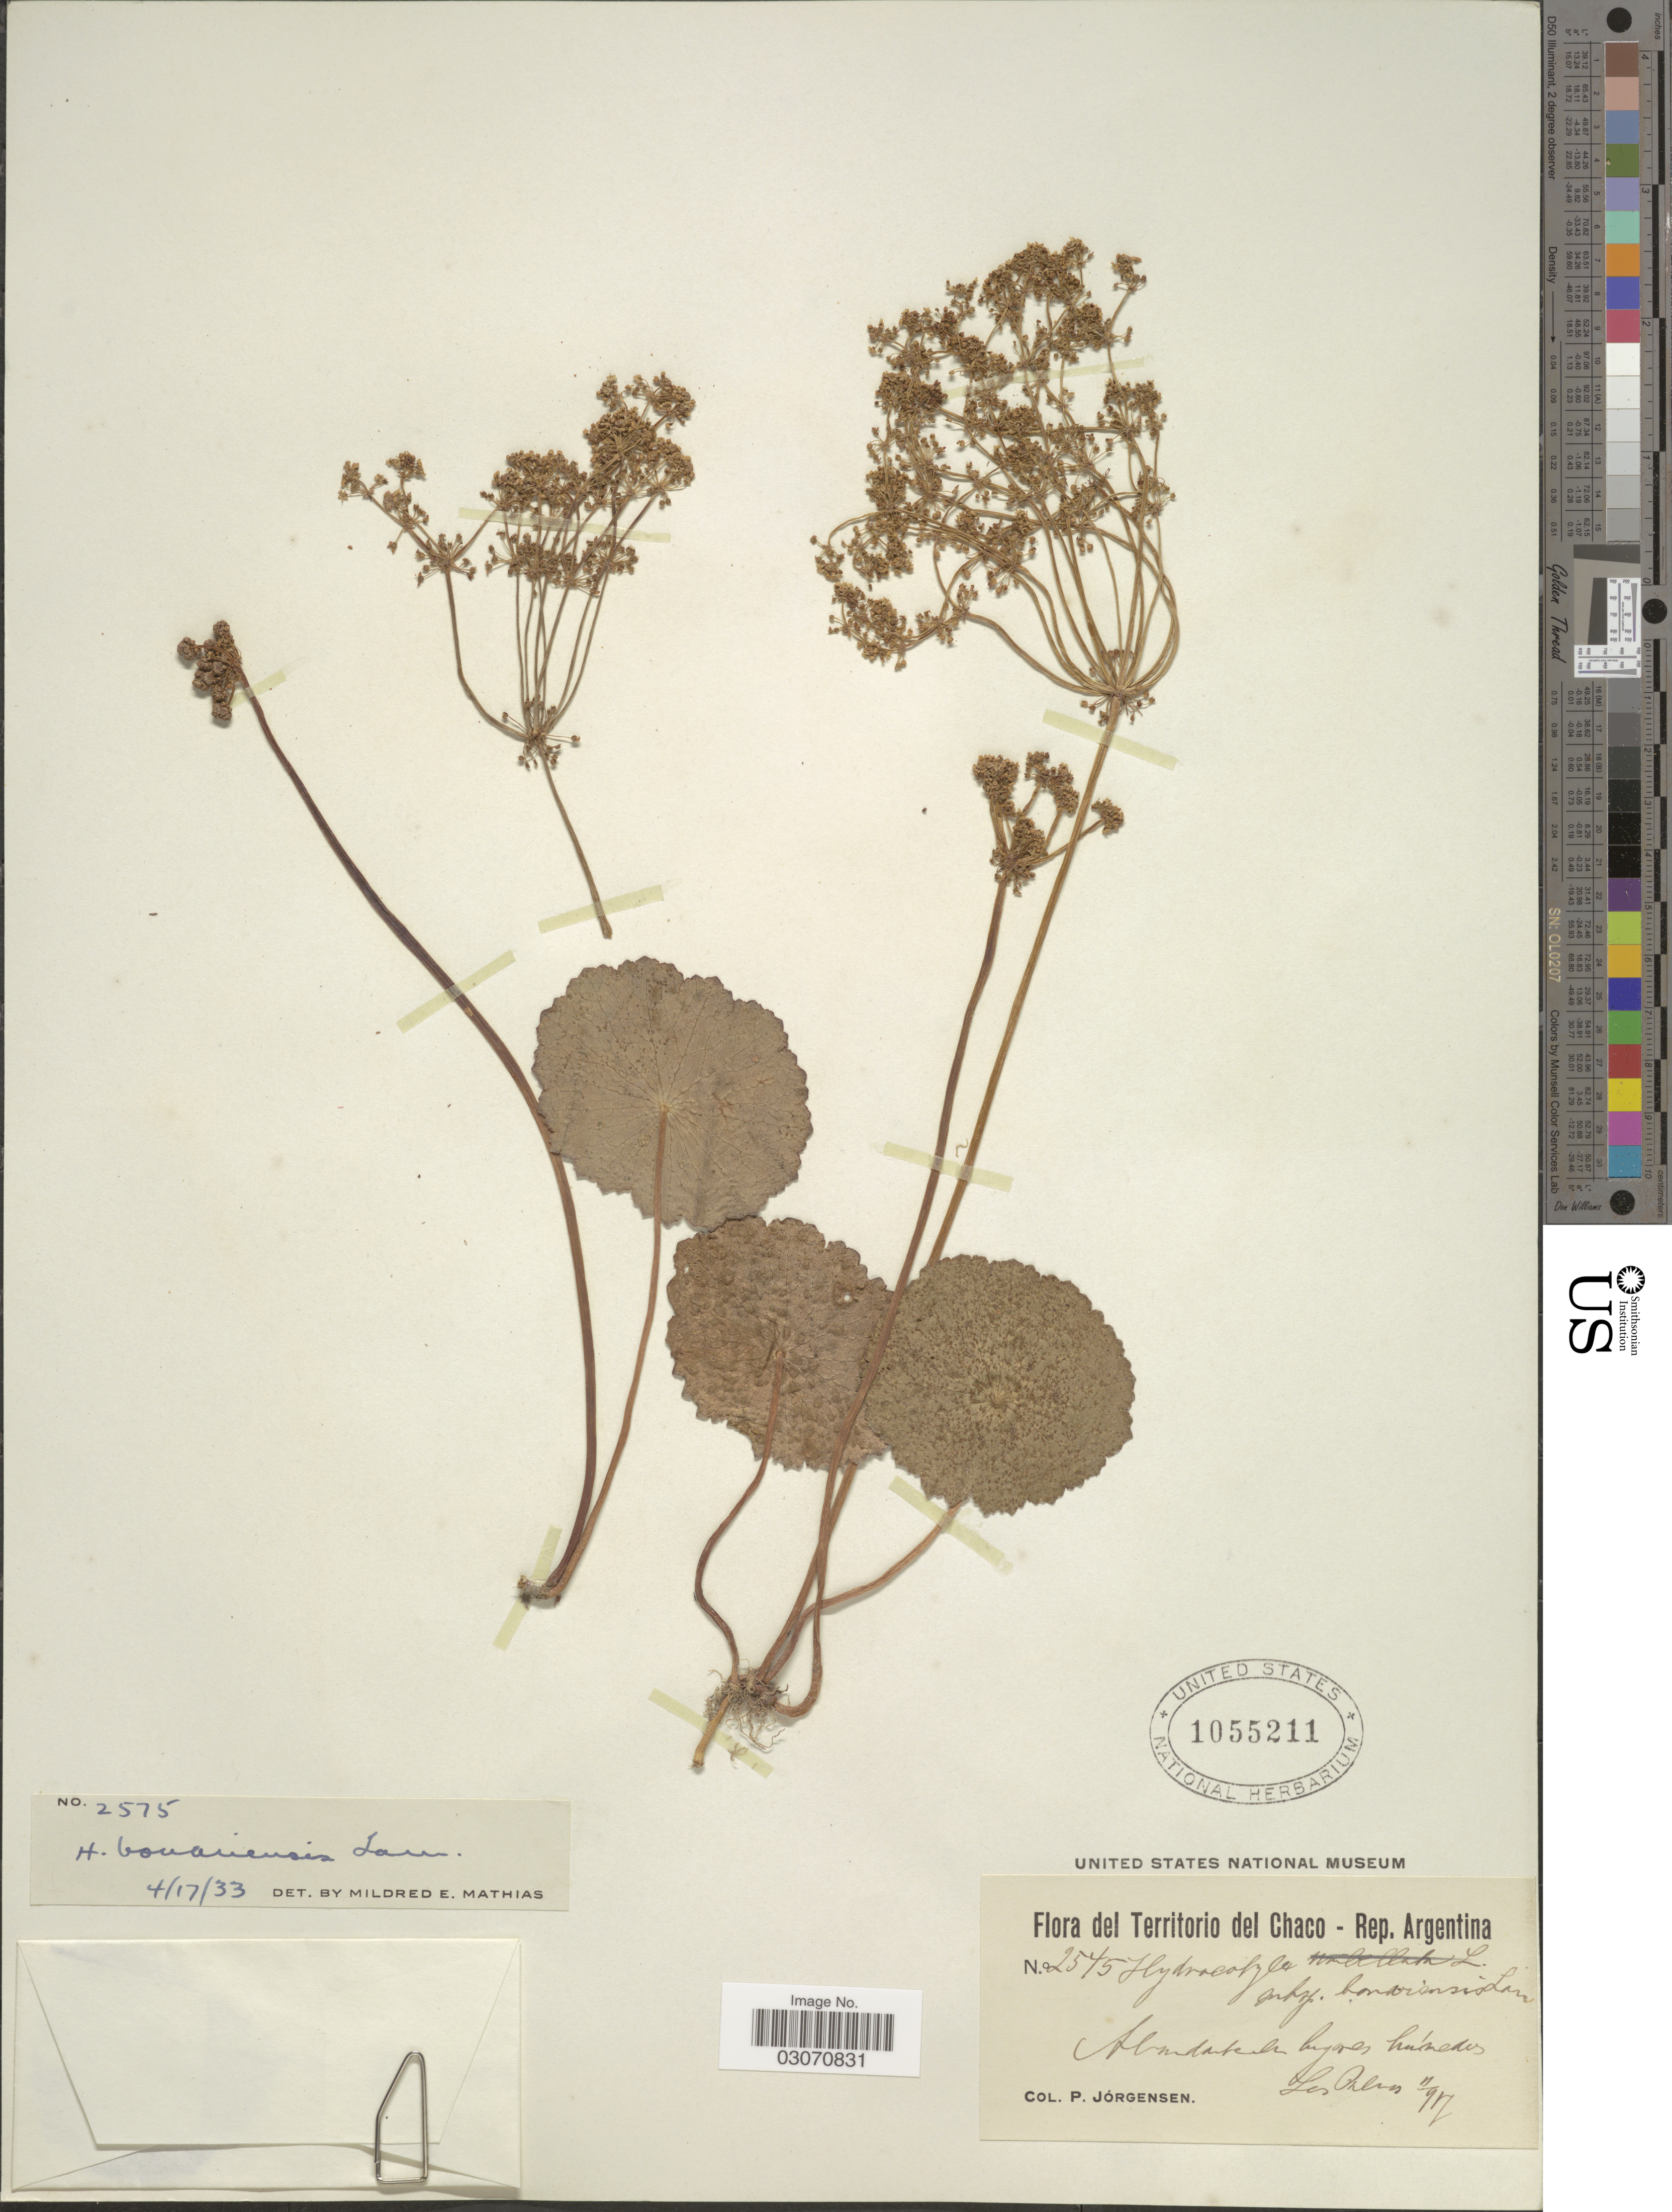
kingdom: Plantae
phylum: Tracheophyta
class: Magnoliopsida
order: Apiales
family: Araliaceae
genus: Hydrocotyle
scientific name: Hydrocotyle bonariensis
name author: Lam.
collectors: P. Jörgensen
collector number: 2545*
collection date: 1917-11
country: Argentina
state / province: Chaco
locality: Las Palmas.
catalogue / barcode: US 1055211